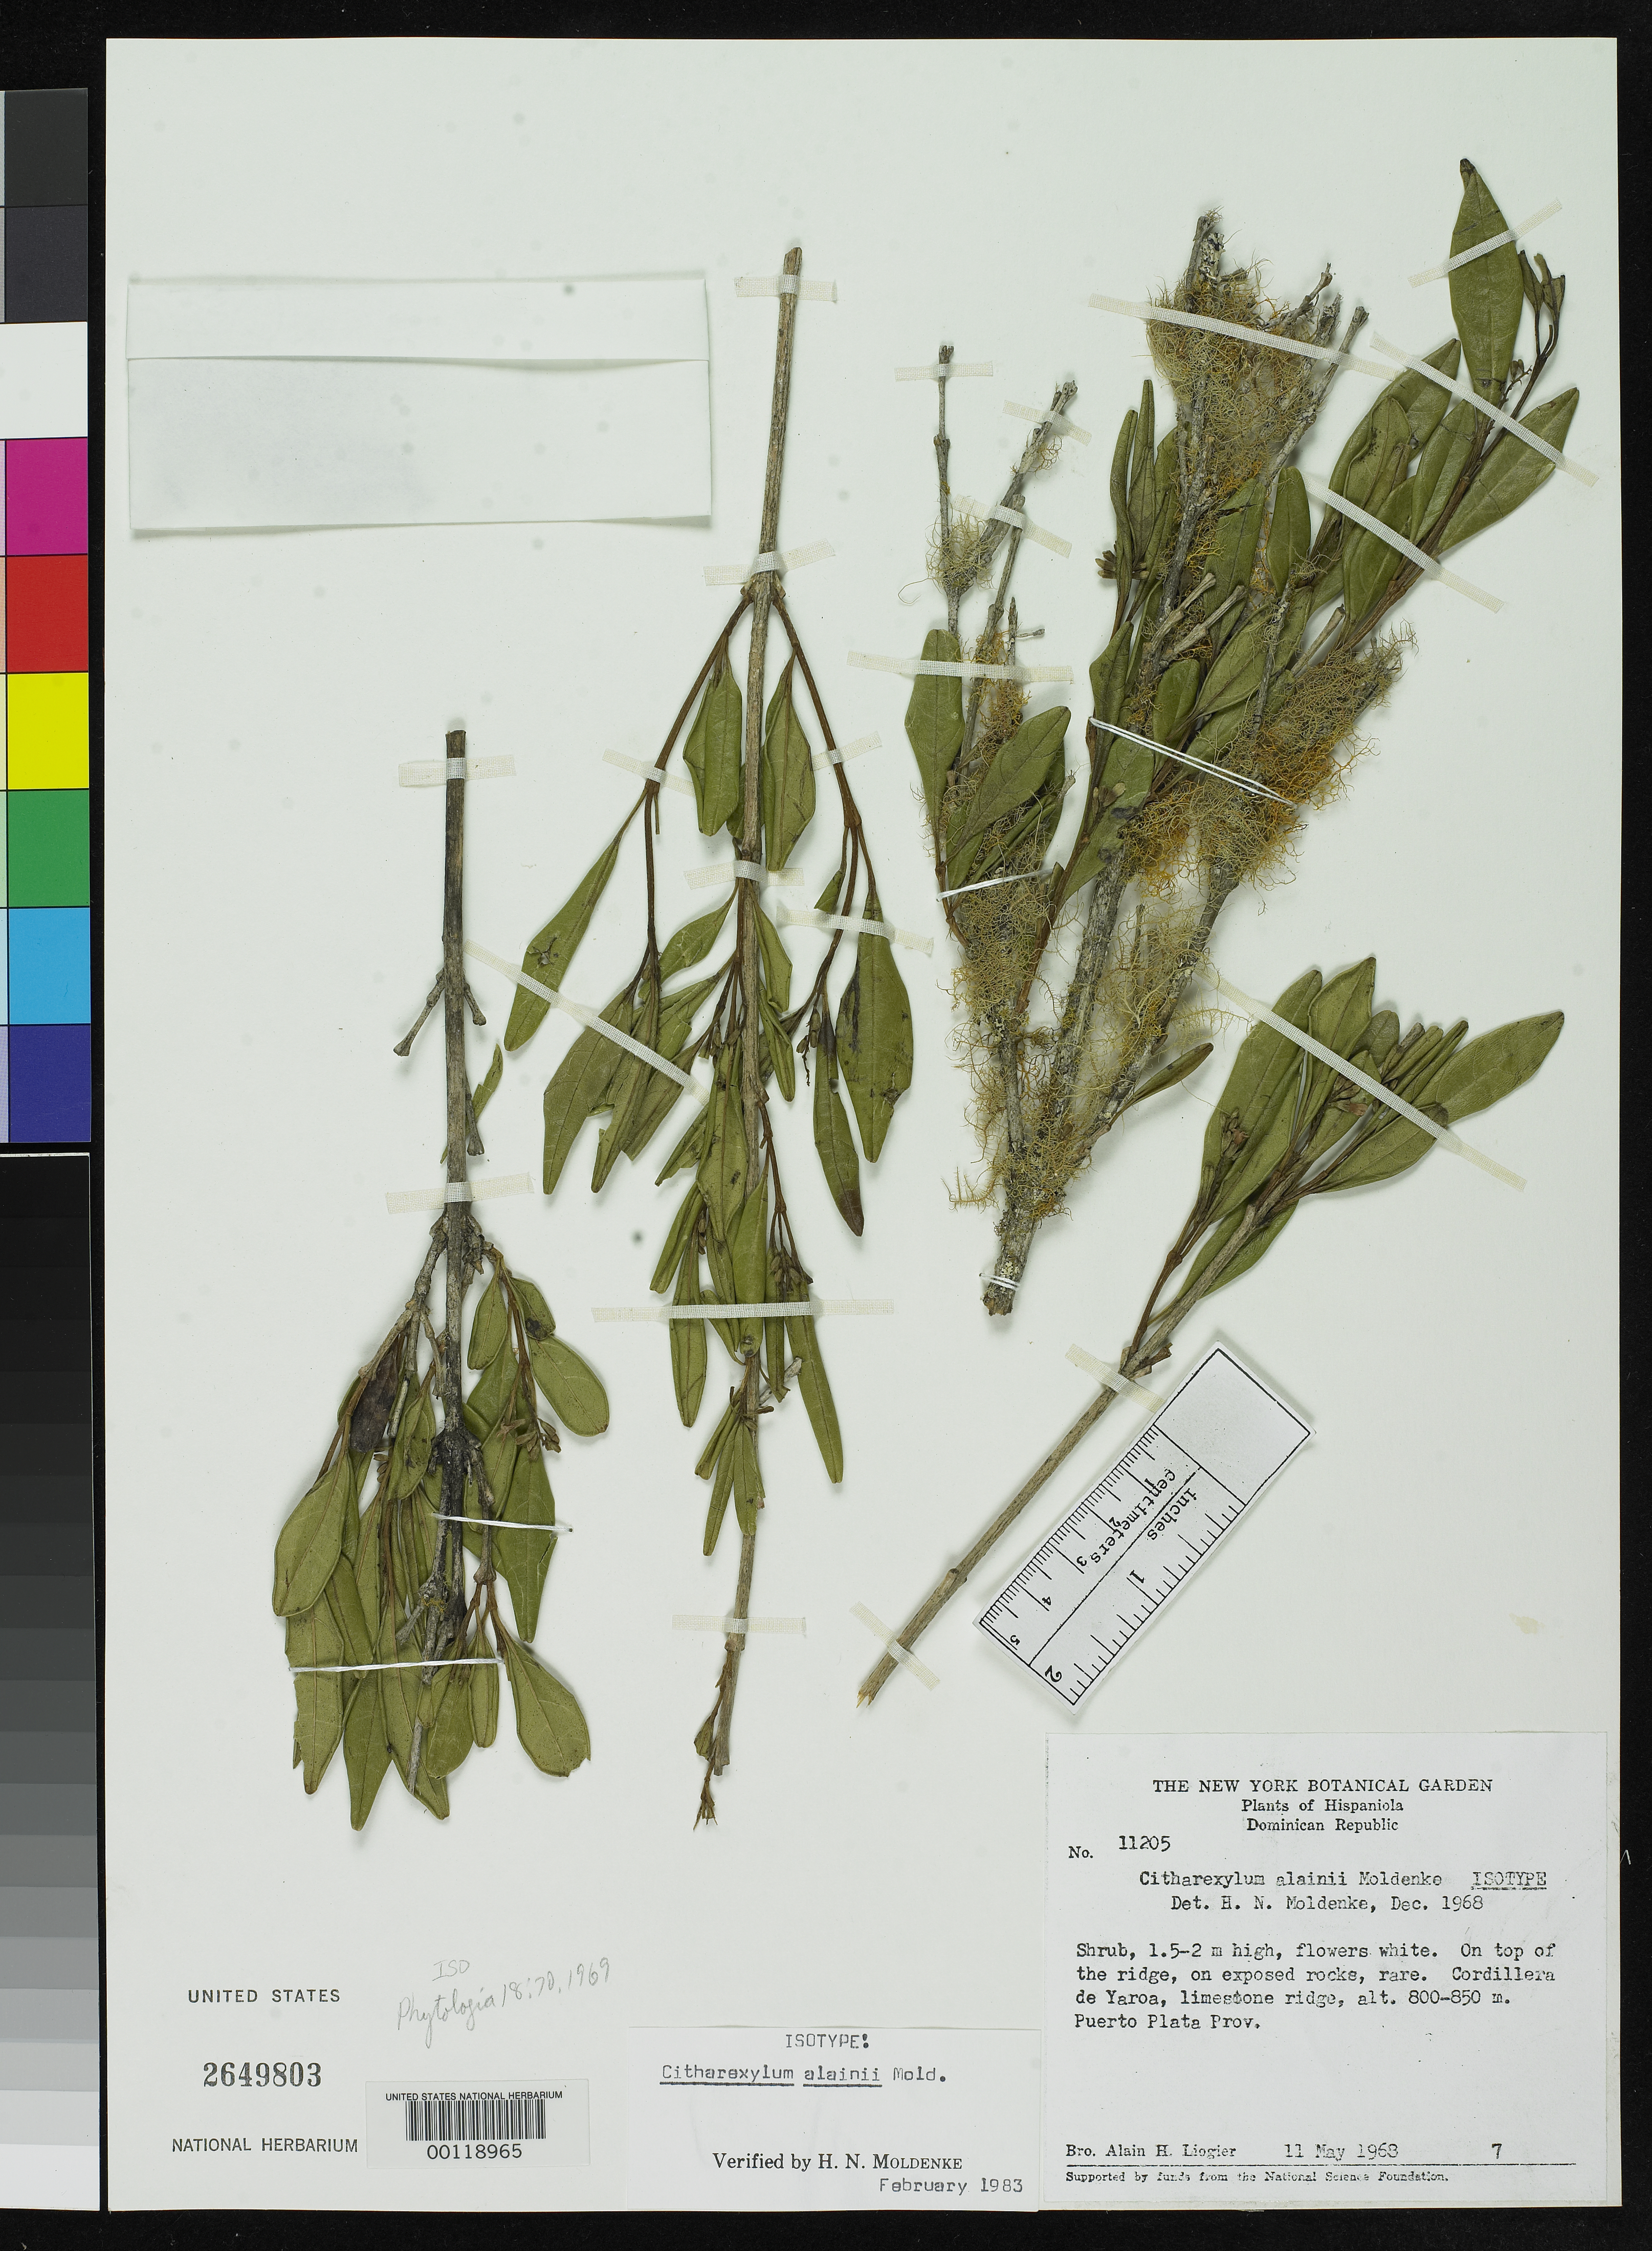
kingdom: Plantae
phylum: Tracheophyta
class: Magnoliopsida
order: Lamiales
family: Verbenaceae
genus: Citharexylum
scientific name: Citharexylum alainii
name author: Moldenke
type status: Isotype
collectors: A. H. Liogier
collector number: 11205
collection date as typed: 11 May 1968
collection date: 1968-05-11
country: Dominican Republic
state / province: Puerto Plata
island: Hispaniola Island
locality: Cordillera de Yaroa.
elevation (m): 800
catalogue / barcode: US 2649803